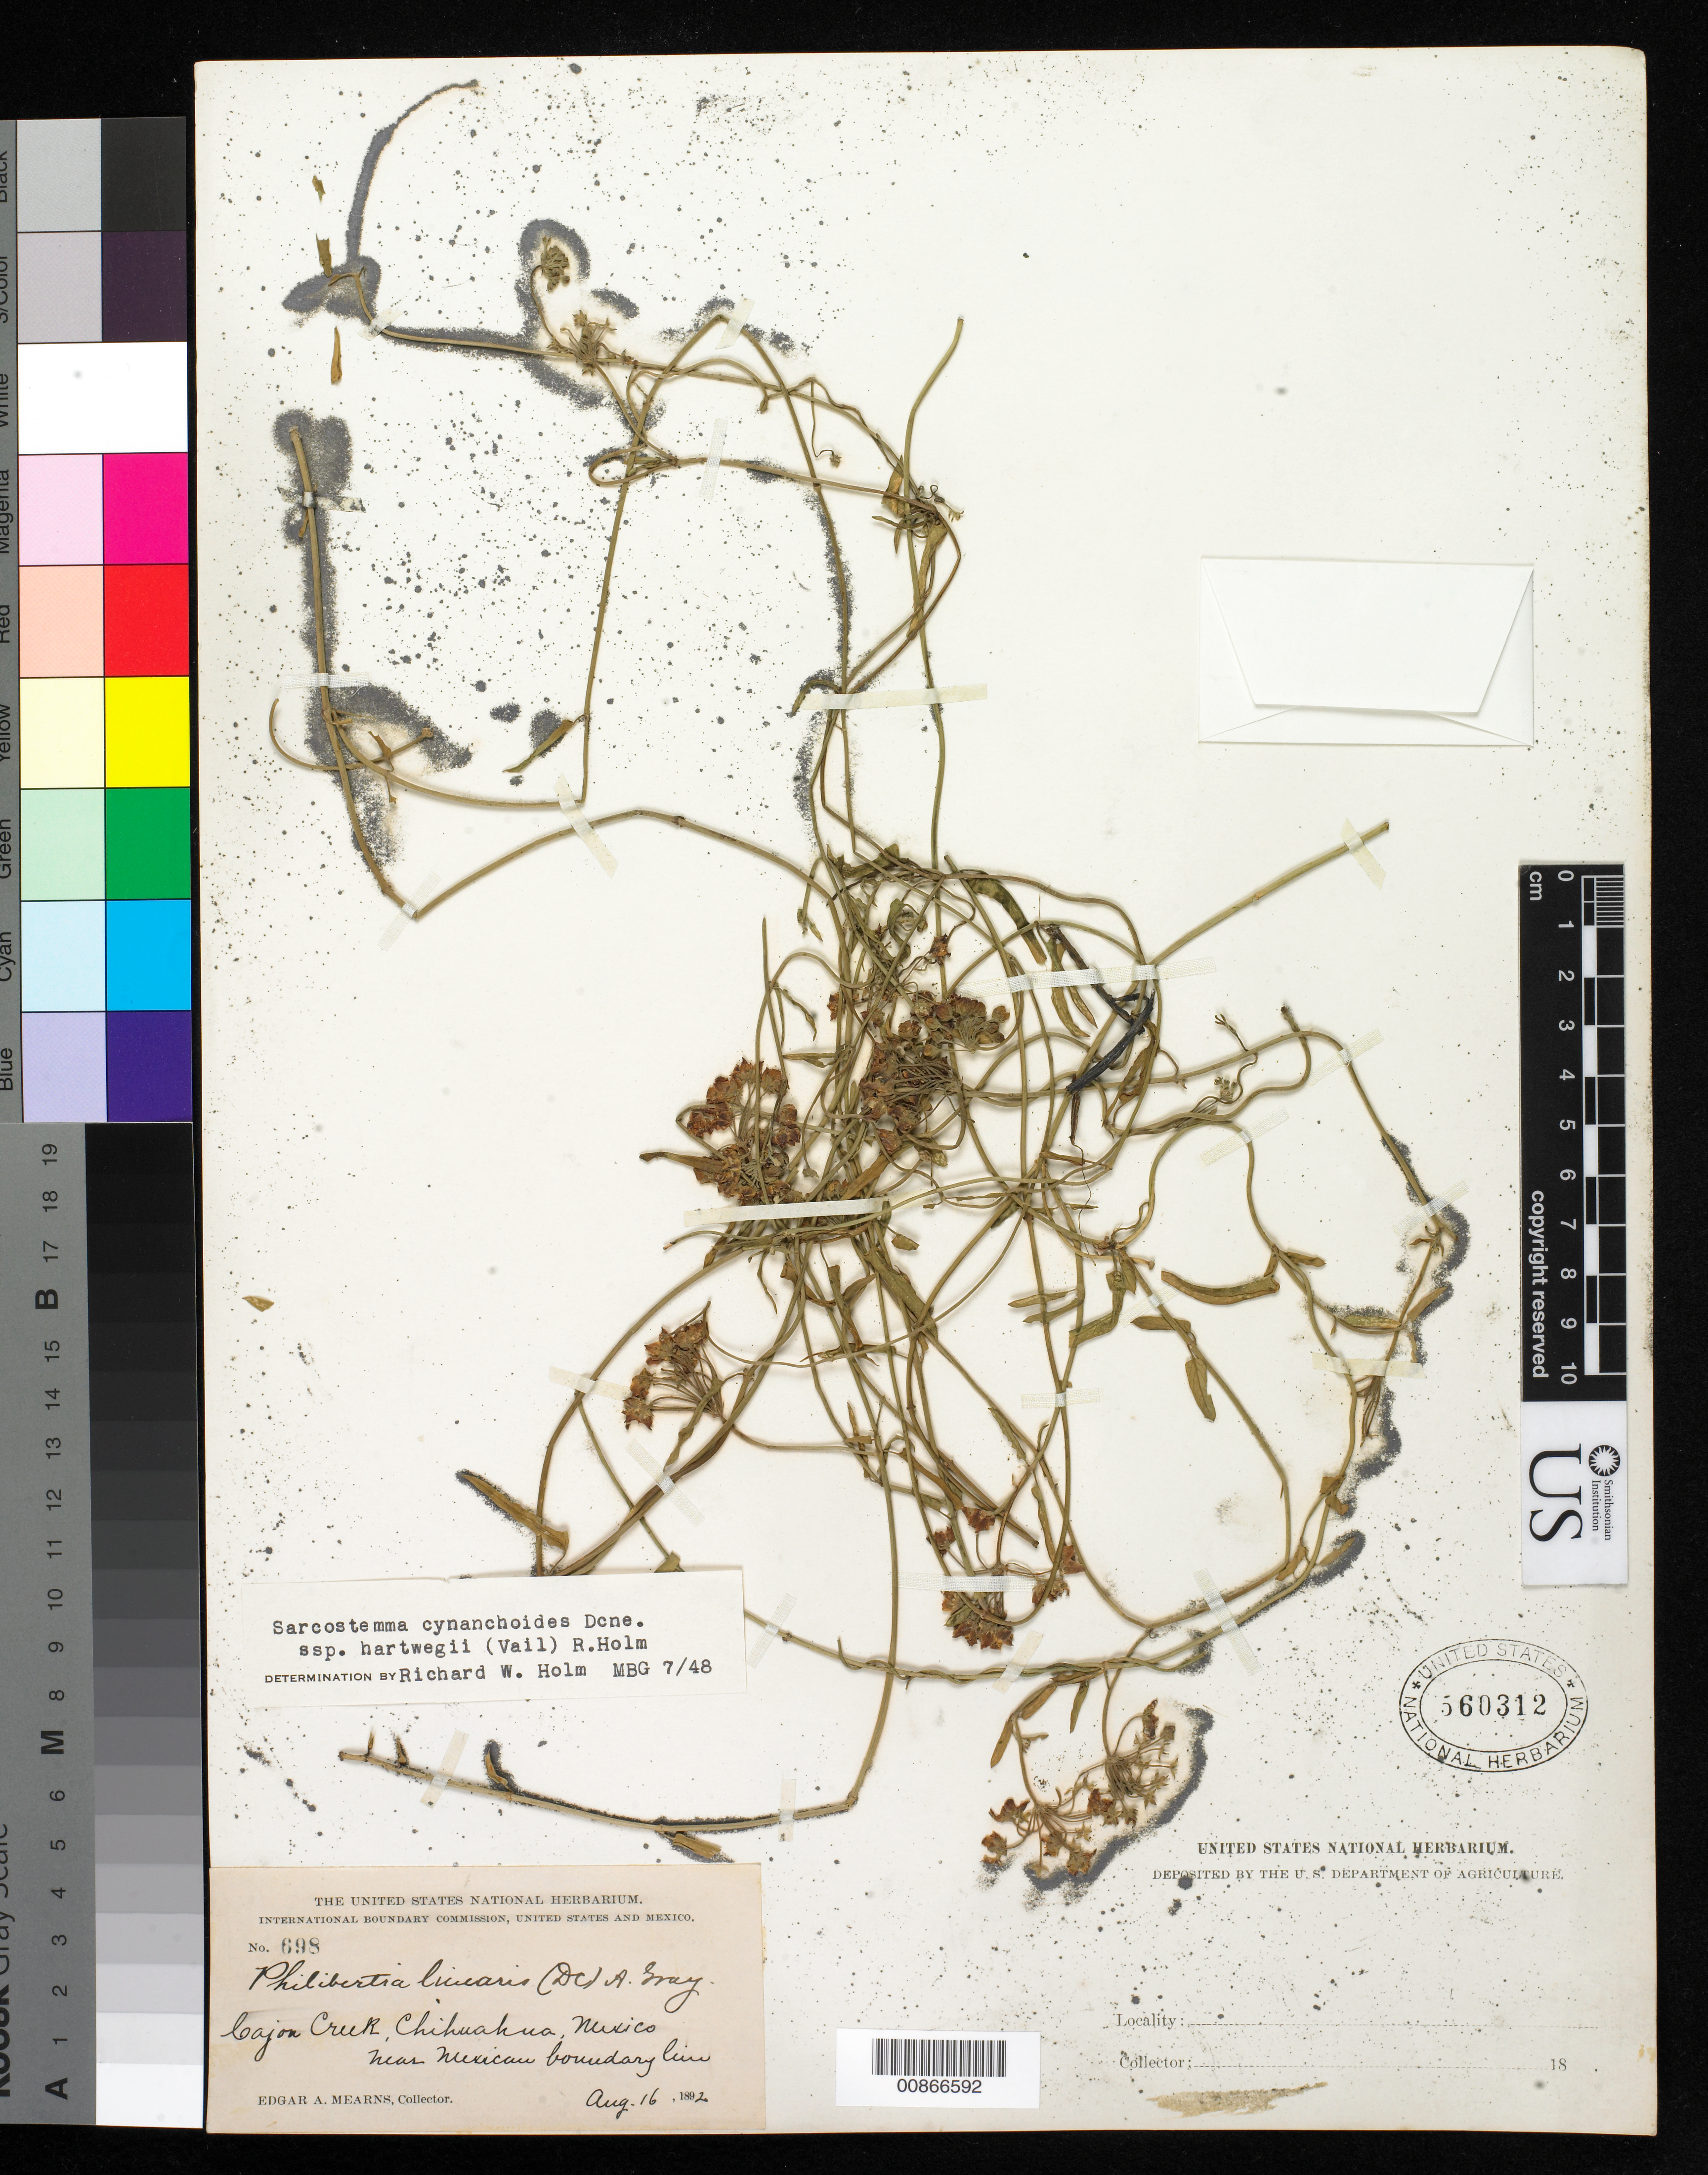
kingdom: Plantae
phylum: Tracheophyta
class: Magnoliopsida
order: Gentianales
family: Apocynaceae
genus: Sarcostemma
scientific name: Sarcostemma cynanchoides subsp. hartwegii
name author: (Vail) R.W. Holm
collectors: E. A. Mearns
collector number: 698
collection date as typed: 16 Aug 1892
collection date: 1892-08-16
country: Mexico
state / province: Chihuahua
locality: Cajon Creek, Chihuahua, Mexico. Near Mexican Boundary Line.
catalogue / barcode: US 560312